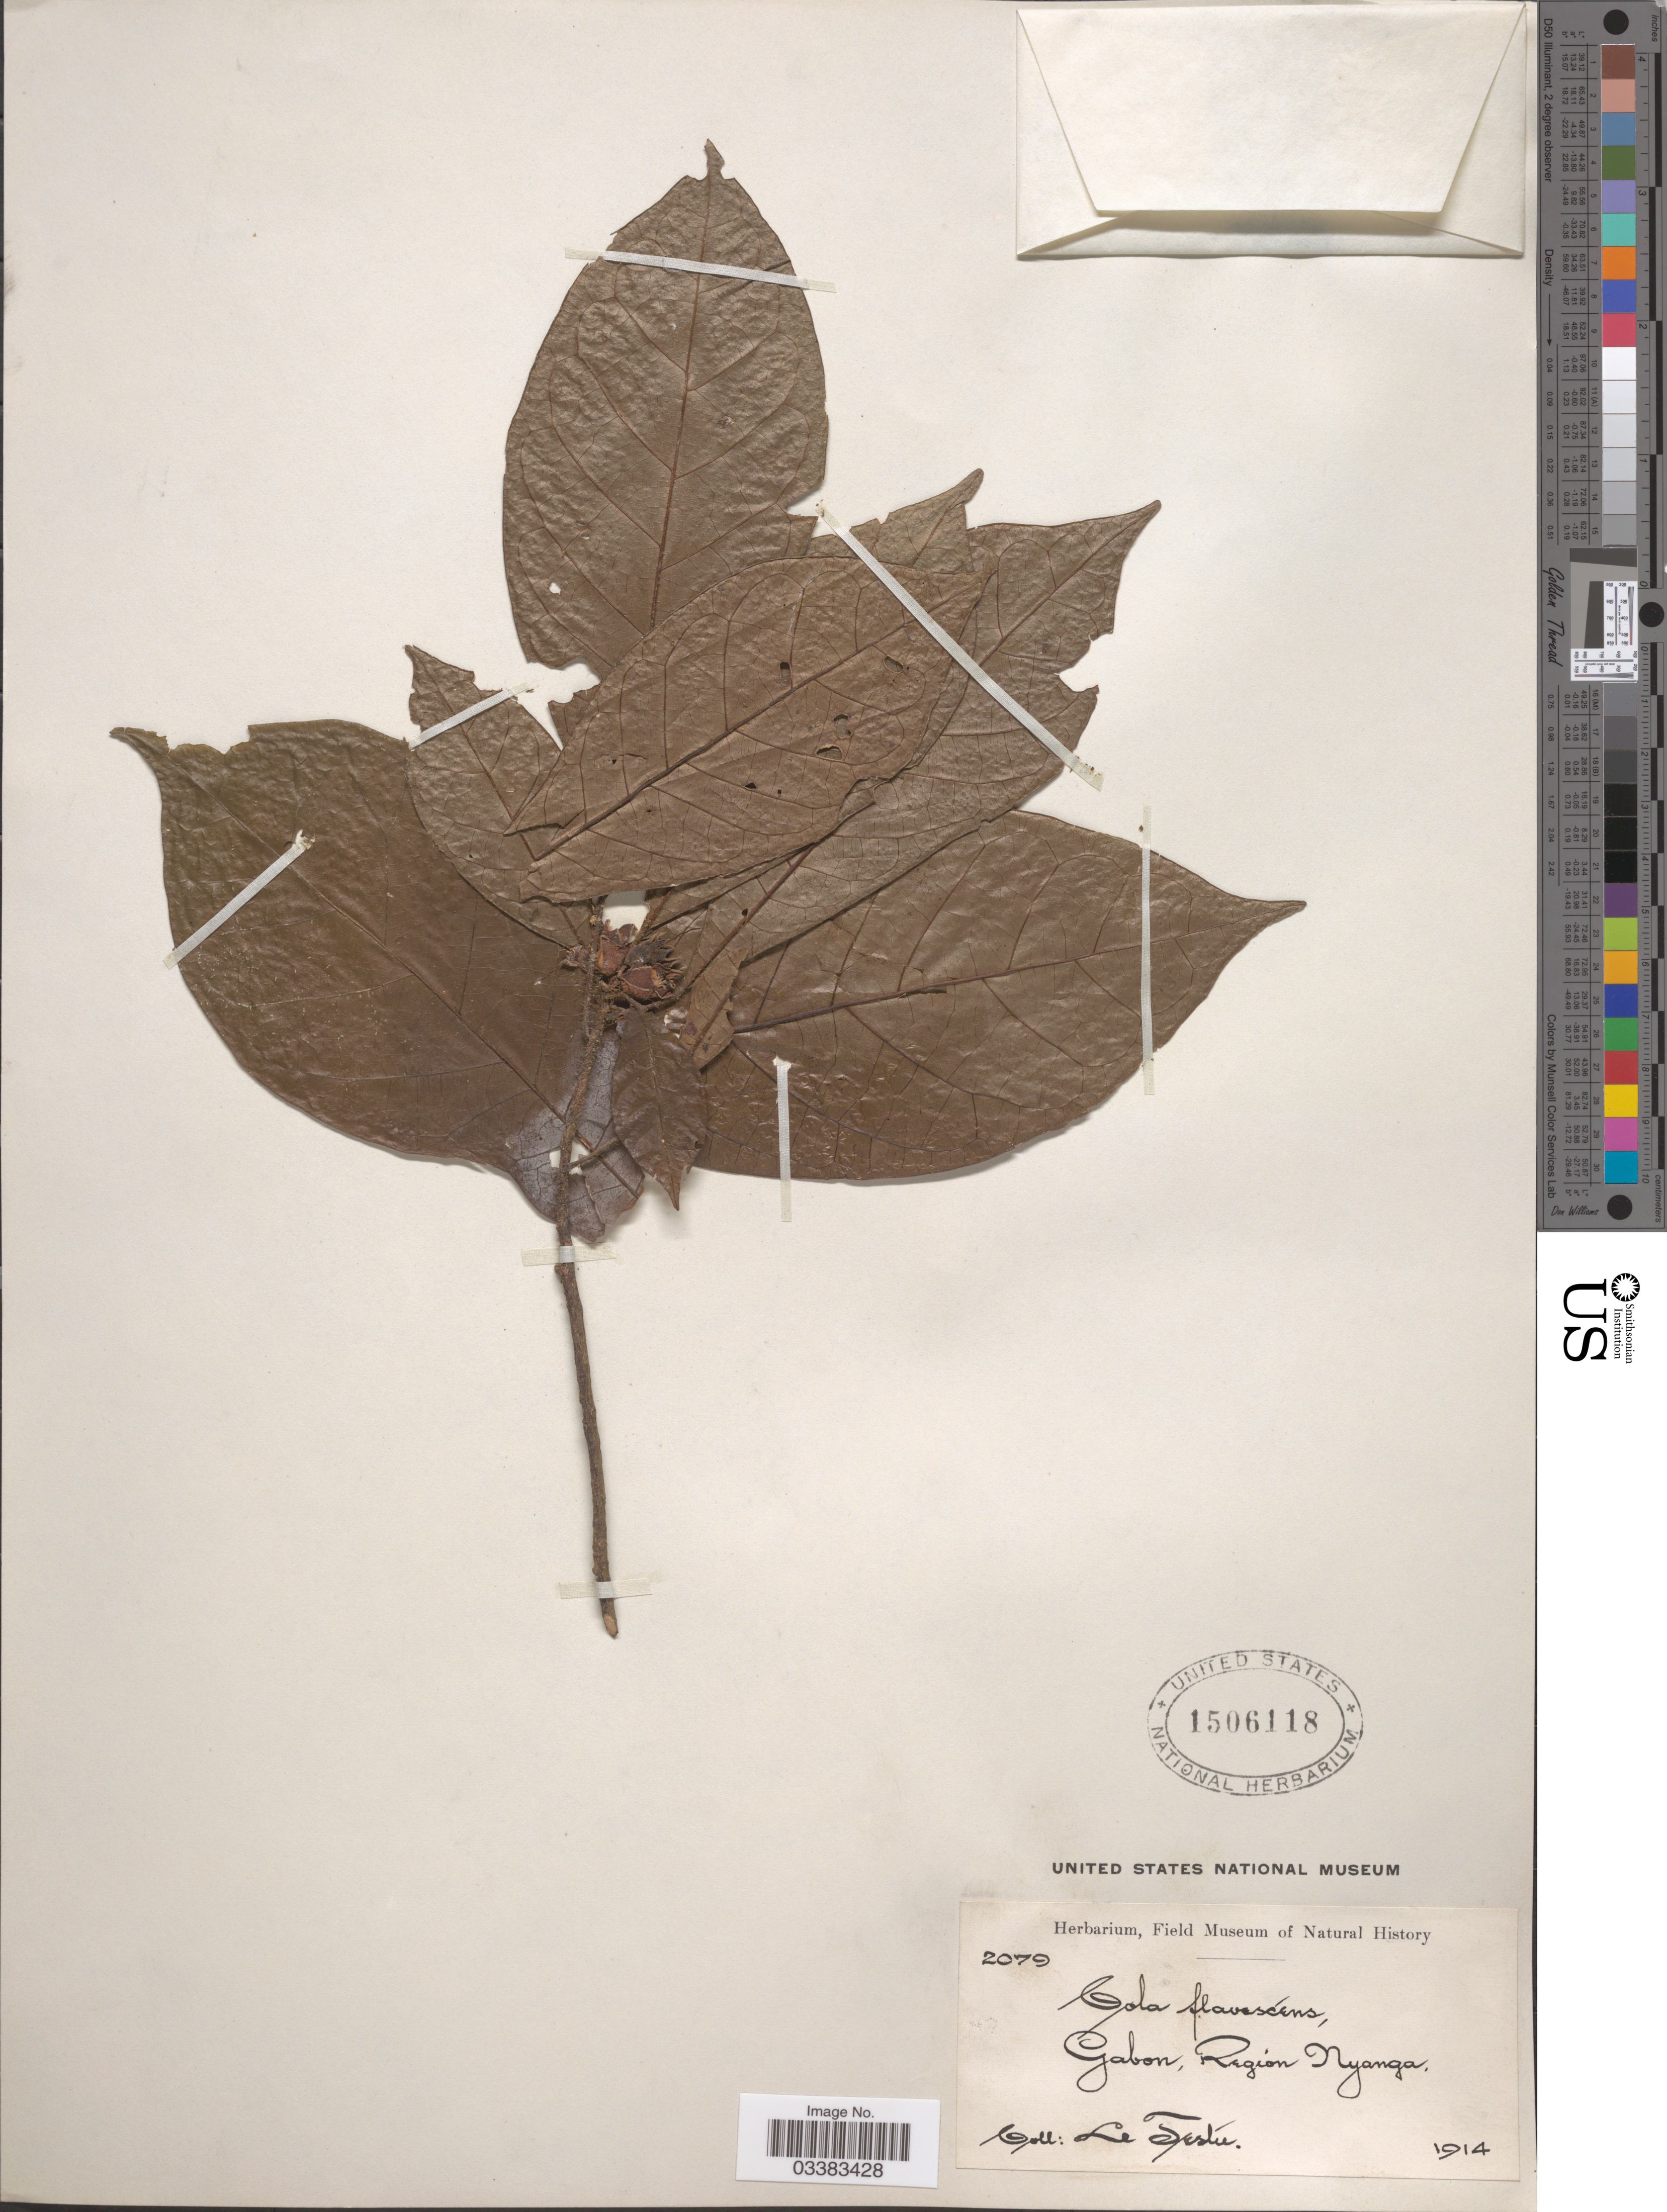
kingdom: Plantae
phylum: Tracheophyta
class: Magnoliopsida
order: Malvales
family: Malvaceae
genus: Cola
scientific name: Cola flavescens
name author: Engl.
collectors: Le Testu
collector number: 2079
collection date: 1914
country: Gabon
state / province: Nyanga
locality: Region Nyanga.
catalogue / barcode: US 1506118